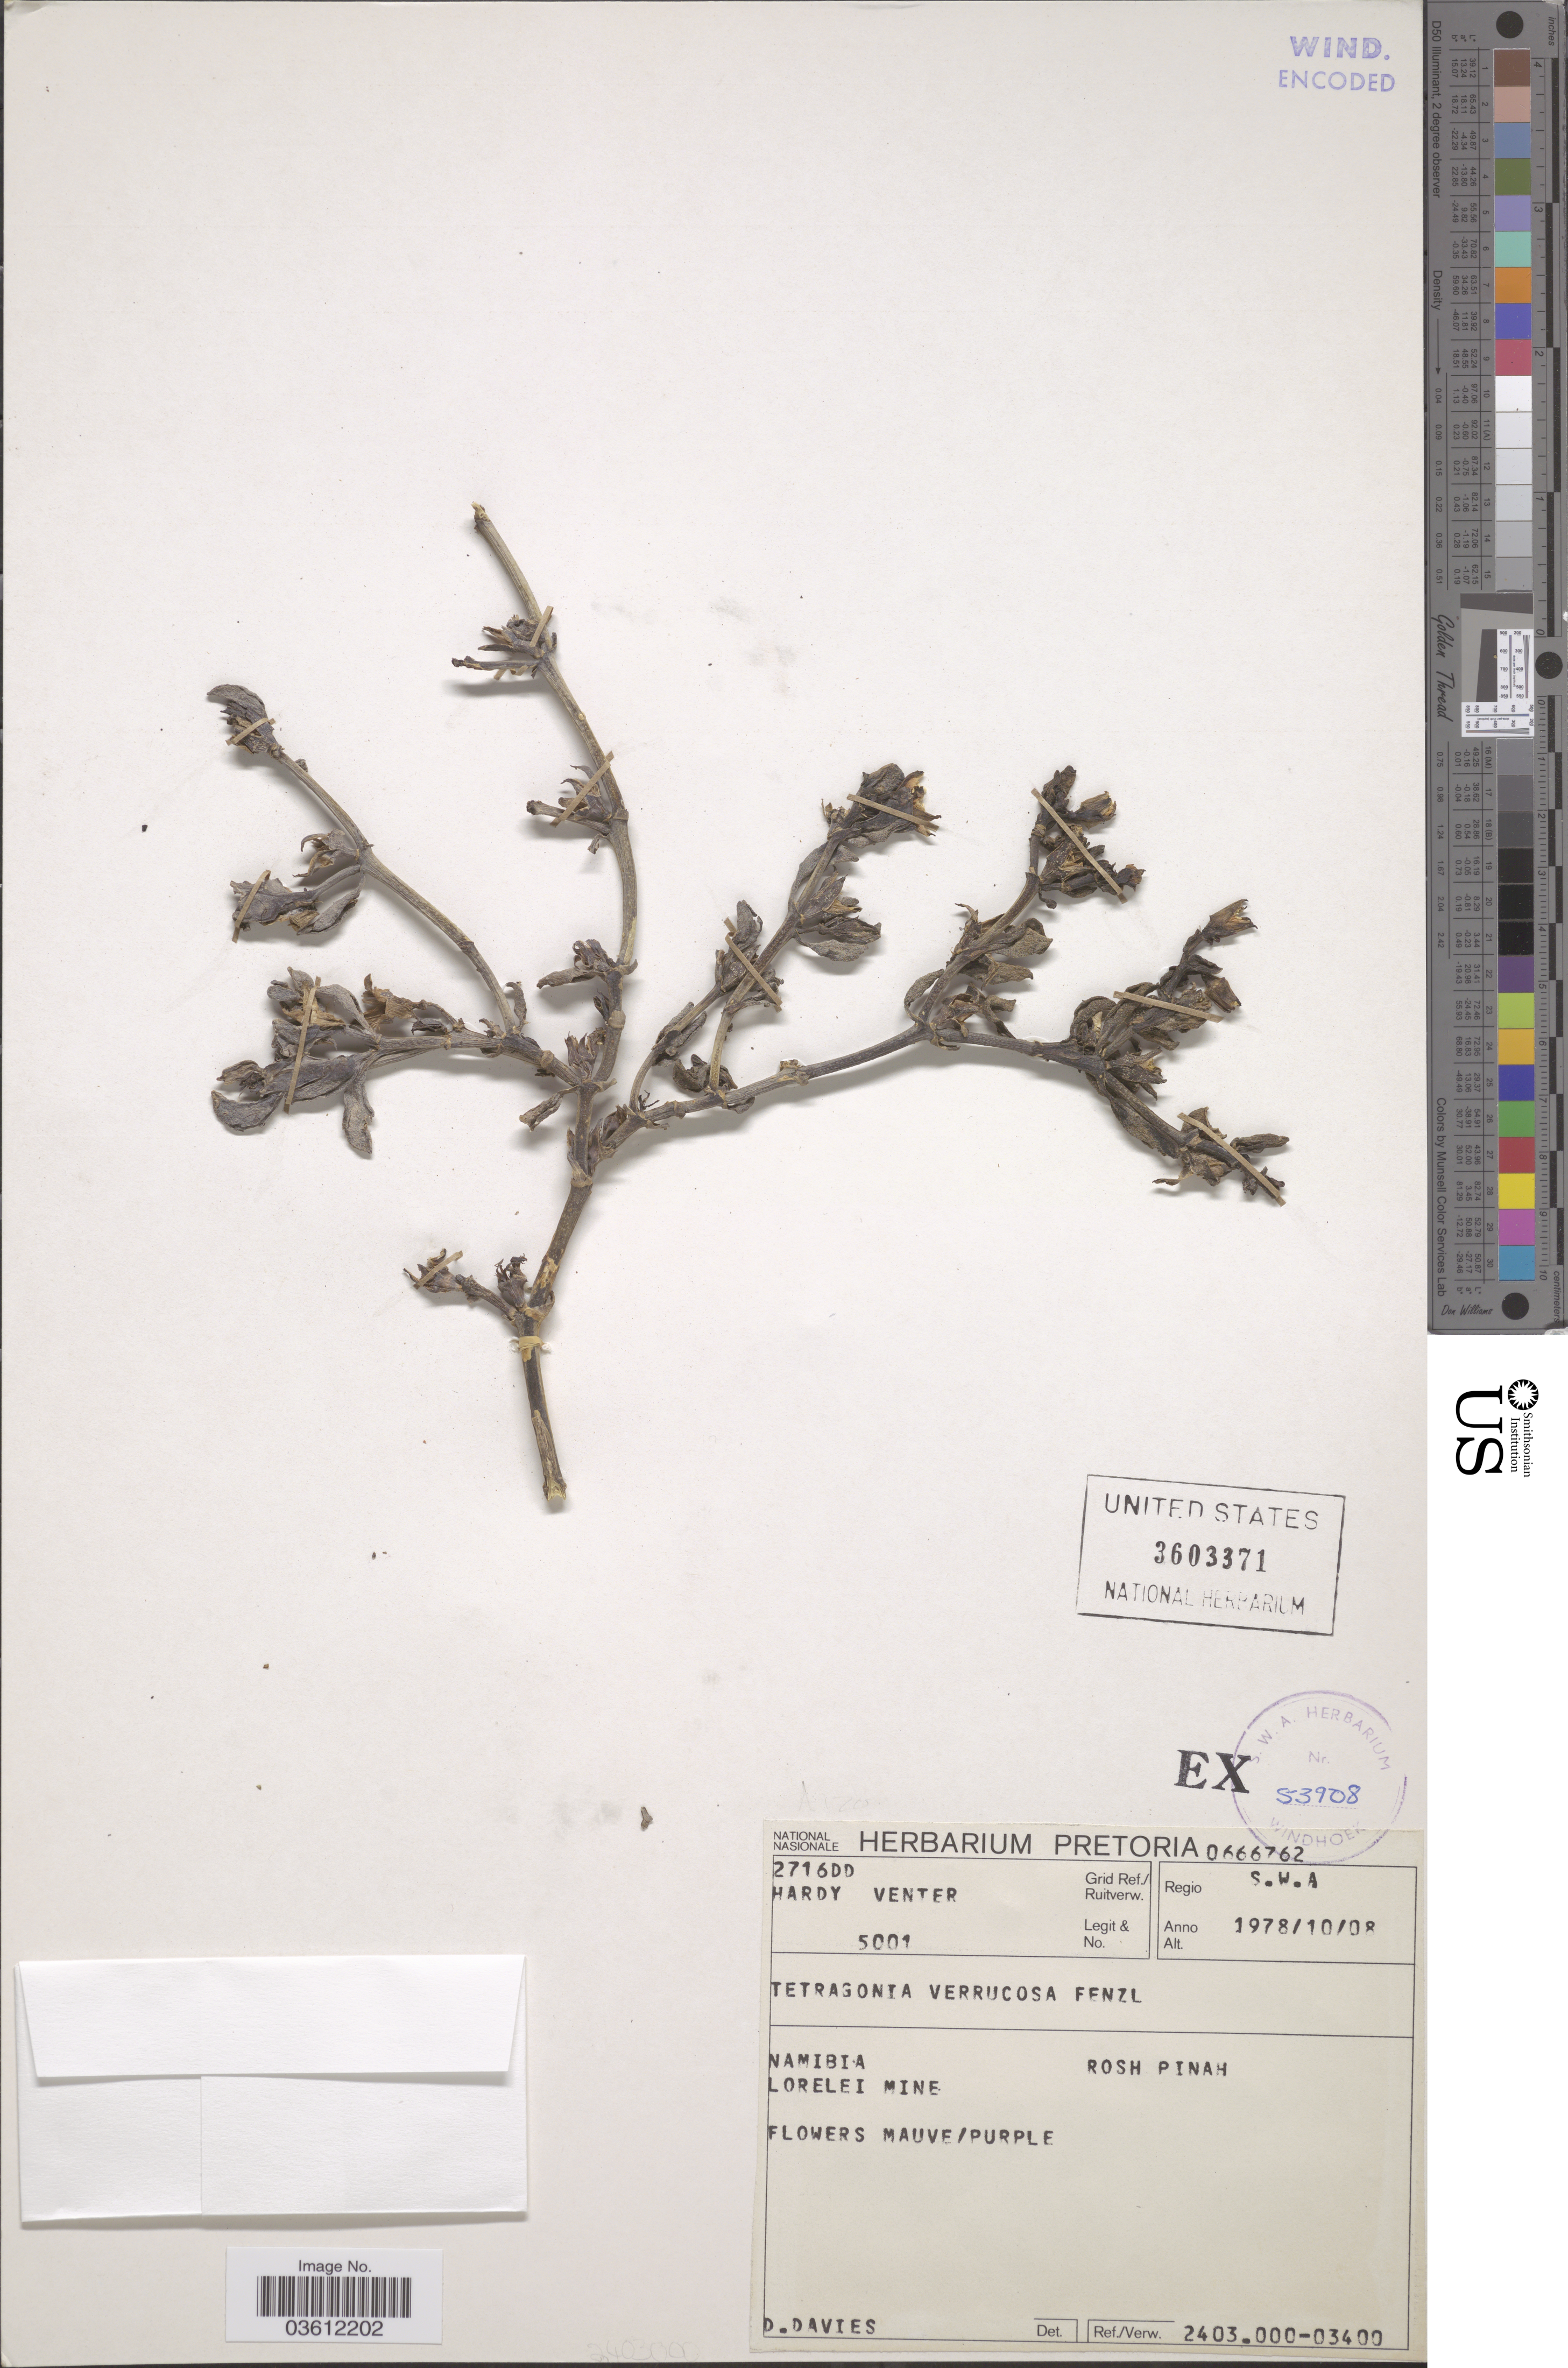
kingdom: Plantae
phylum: Tracheophyta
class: Magnoliopsida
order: Caryophyllales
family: Aizoaceae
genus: Tetragonia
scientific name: Tetragonia verrucosa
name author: Fenzl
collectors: H. Venter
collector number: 5001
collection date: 1978-10-08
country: Namibia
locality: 2716DD Grid Ref./ Ruitverw. Regio S. W. A. Lorelei Mine. Rosh Pinah.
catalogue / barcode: US 3603371